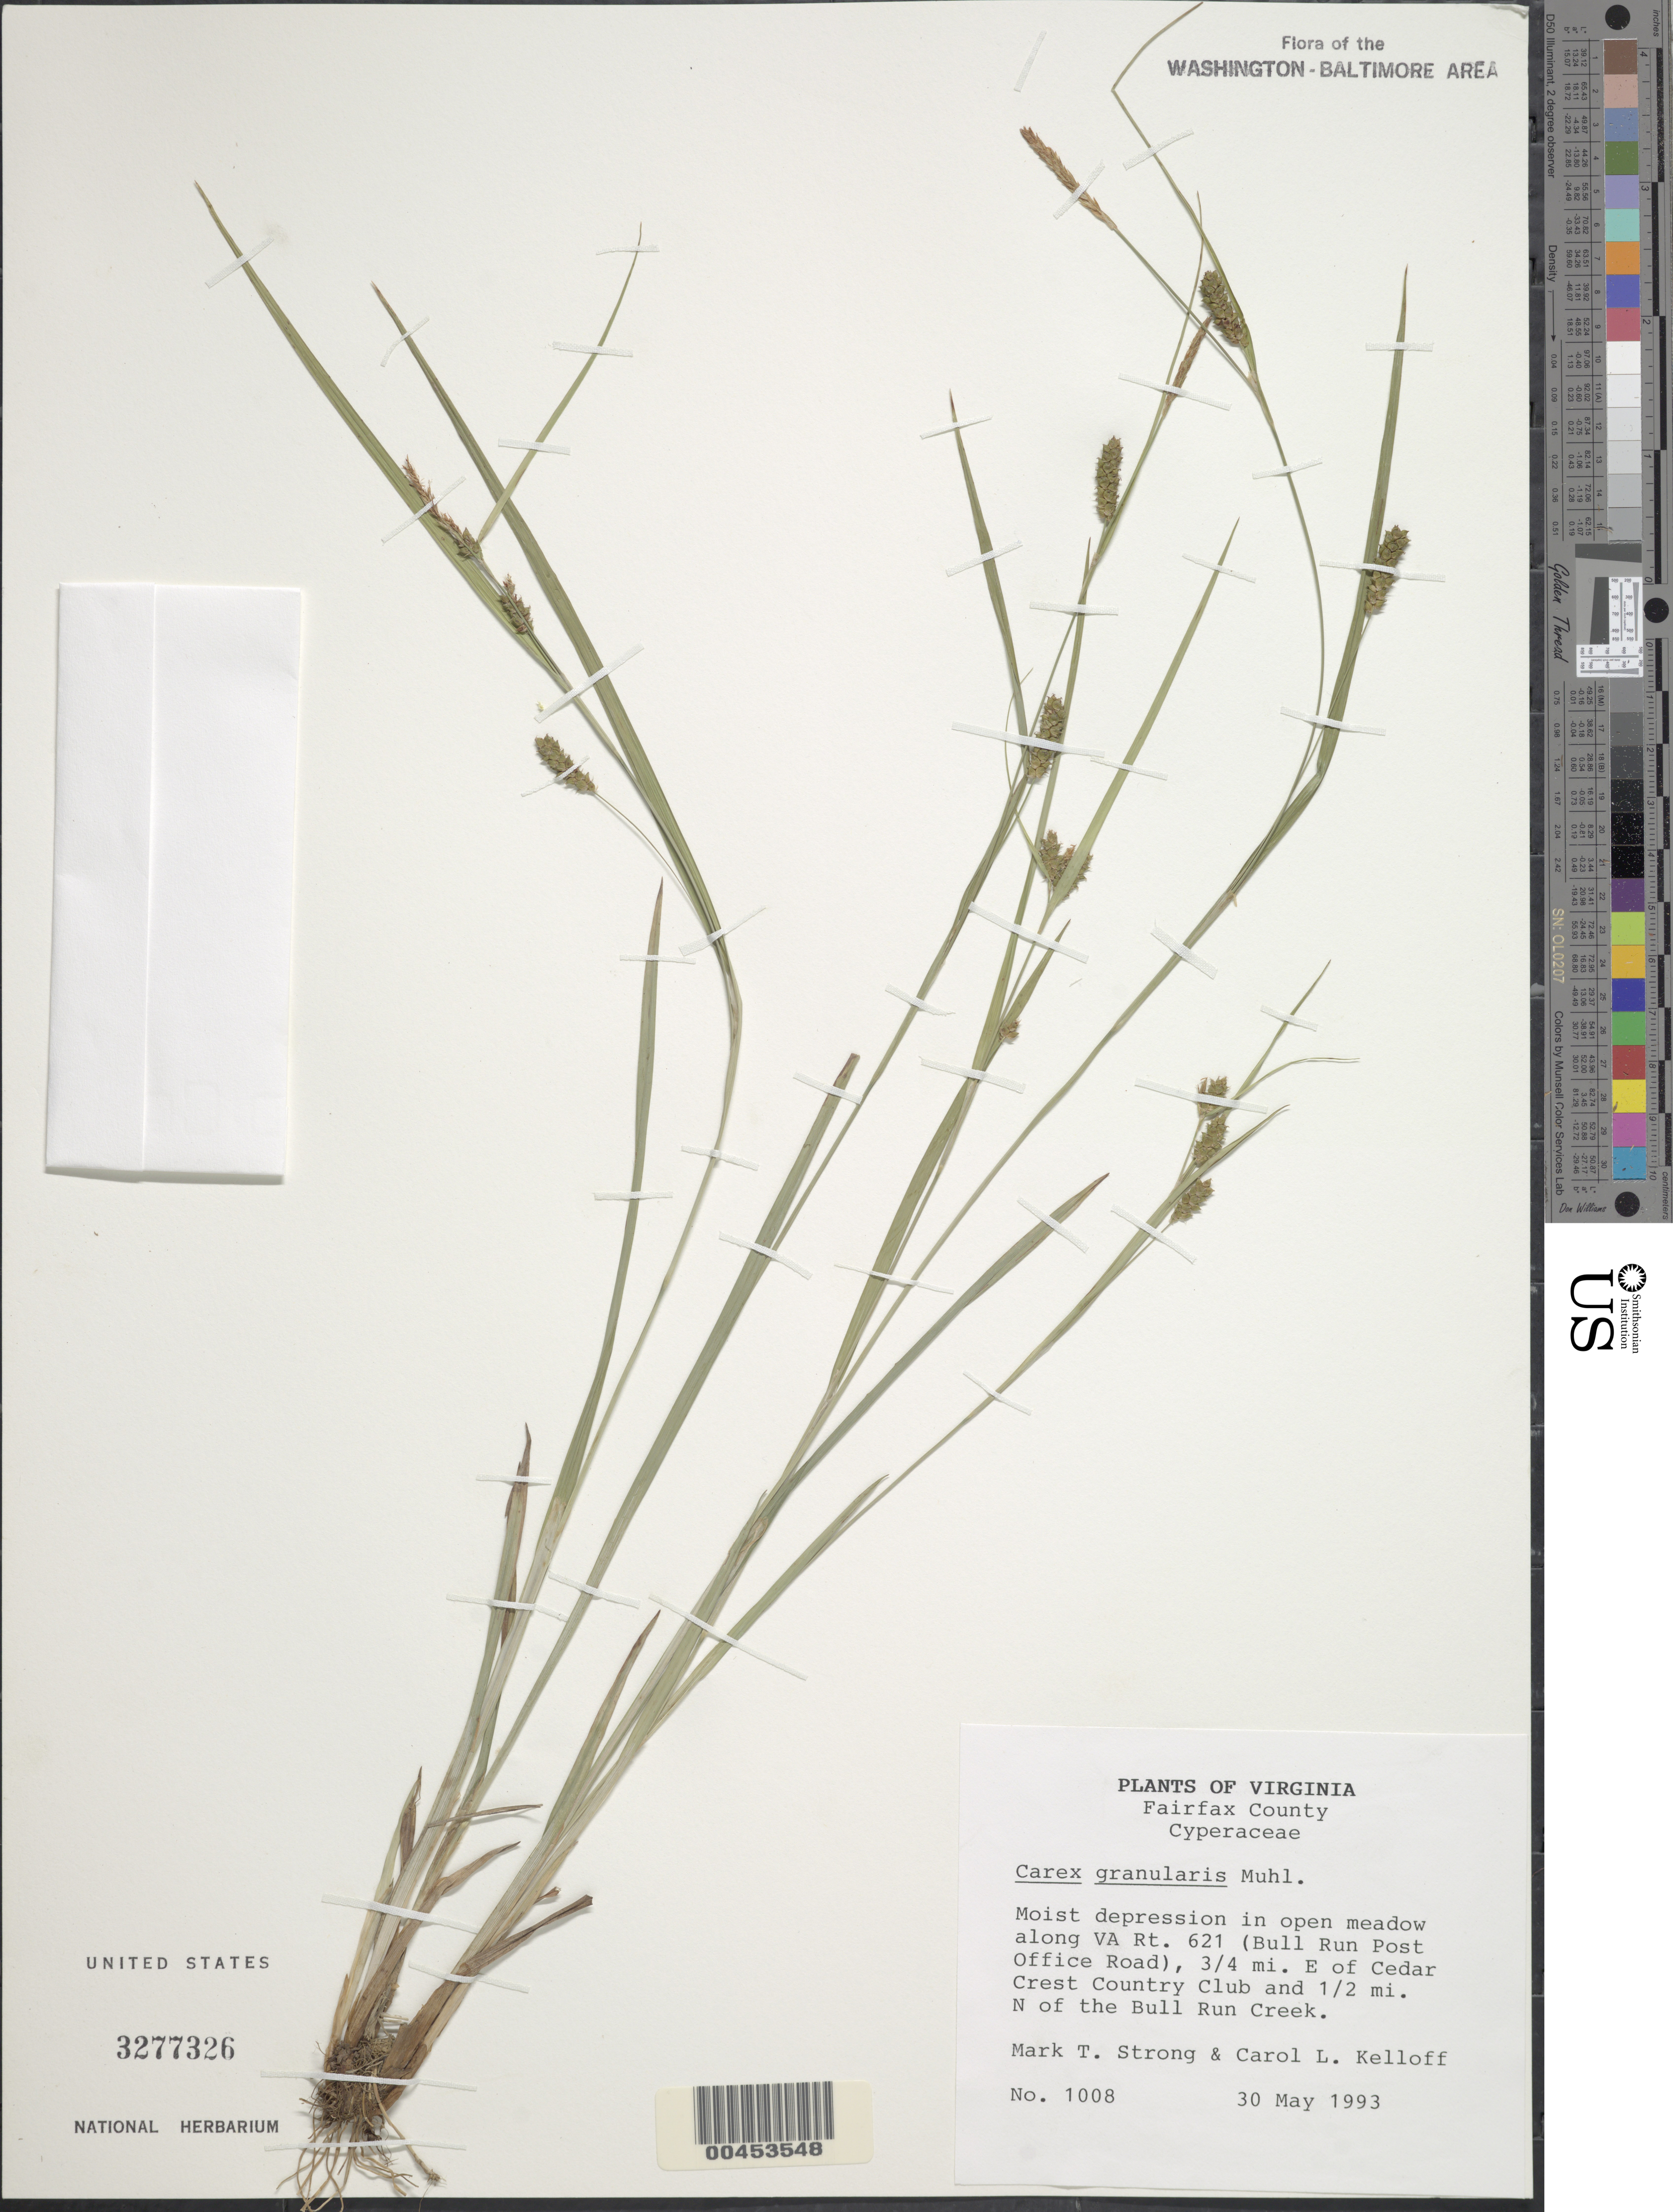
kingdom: Plantae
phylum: Tracheophyta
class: Liliopsida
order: Poales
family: Cyperaceae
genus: Carex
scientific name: Carex granularis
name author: Muhl. ex Willd.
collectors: M. T. Strong & C. L. Kelloff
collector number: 1008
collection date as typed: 30 May 1993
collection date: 1993-05-30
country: United States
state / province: Virginia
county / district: Fairfax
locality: Along VA Rt. 621 (Bull Run Post Office Road) E of Cedar Crest Country Club and N of Bull Run Creek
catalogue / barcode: US 3277326